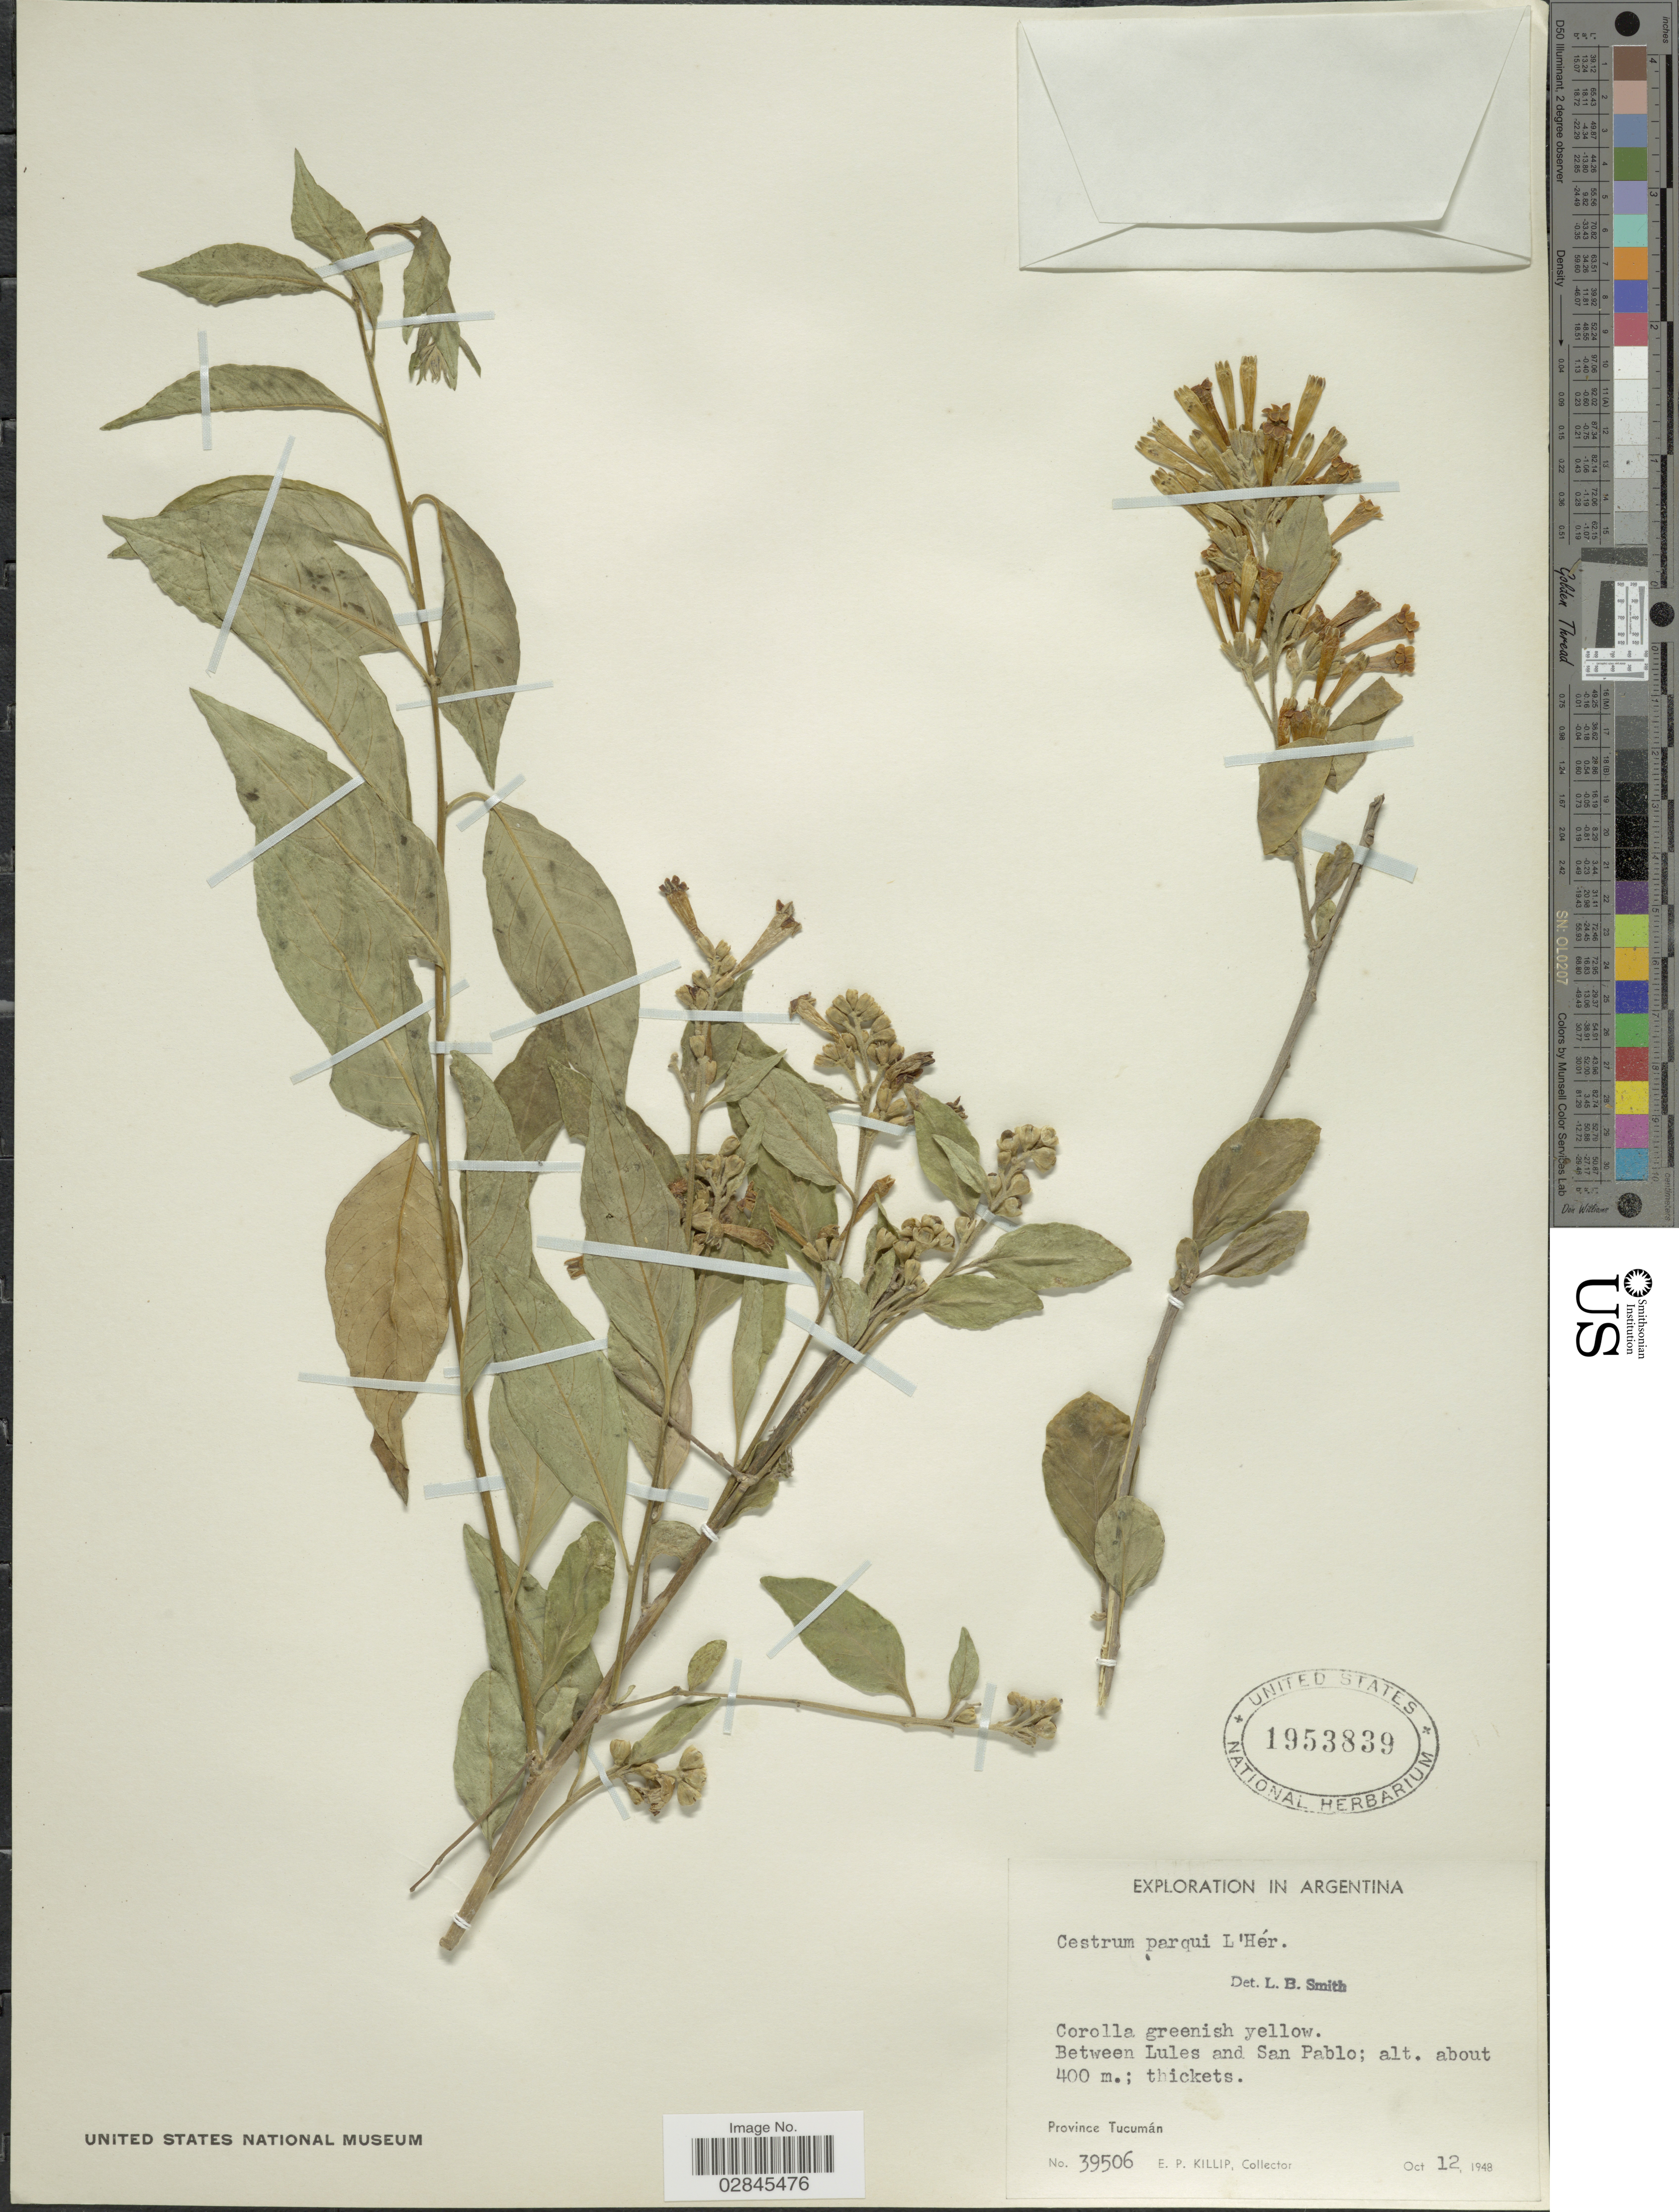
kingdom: Plantae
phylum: Tracheophyta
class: Magnoliopsida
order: Solanales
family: Solanaceae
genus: Cestrum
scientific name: Cestrum parqui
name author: L'Hér.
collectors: E. P. Killip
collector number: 39506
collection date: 1948-10-12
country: Argentina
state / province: Tucuman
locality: Between Lules and San Pablo.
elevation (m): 400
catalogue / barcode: US 1953839